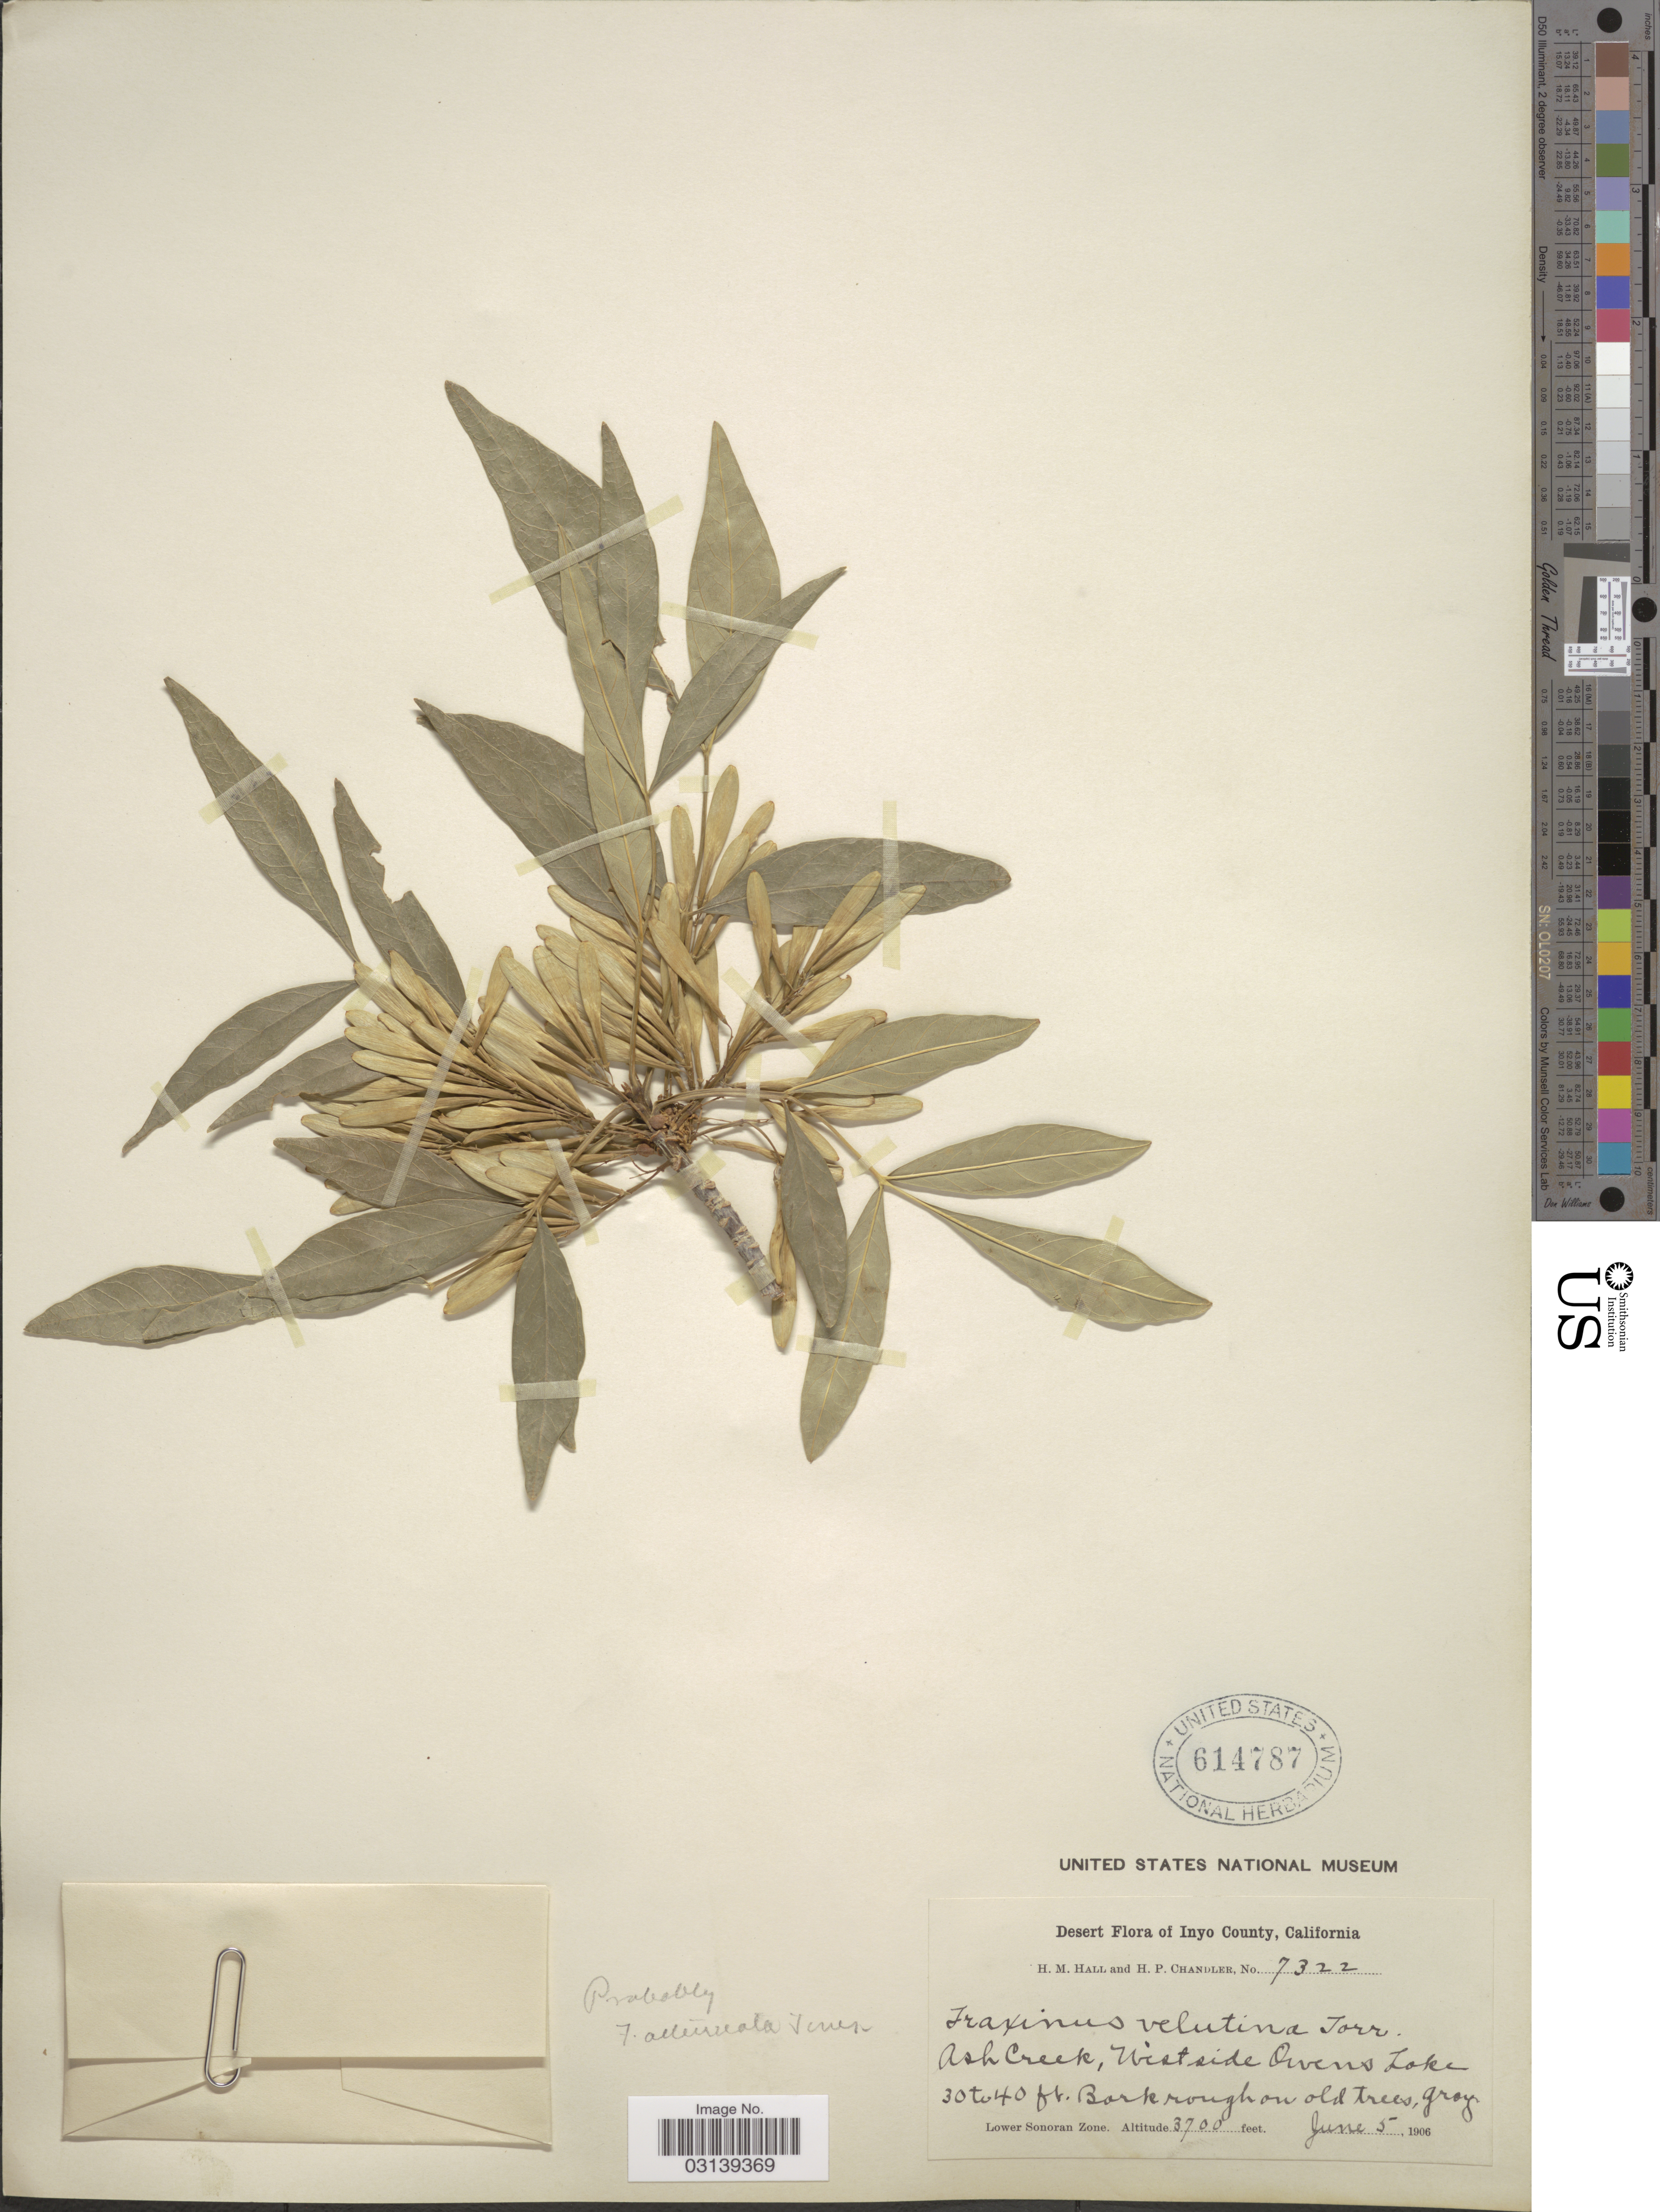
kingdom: Plantae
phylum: Tracheophyta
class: Magnoliopsida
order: Lamiales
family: Oleaceae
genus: Fraxinus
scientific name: Fraxinus velutina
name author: Torr.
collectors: H. M. Hall & H. Chandler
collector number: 7322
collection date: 1906-06-05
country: United States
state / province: California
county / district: Inyo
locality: Desert Flora of Inyo County, Ash Creek, West side Owens Lake, Lower Sonoran Zone.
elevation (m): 1128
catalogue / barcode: US 614787